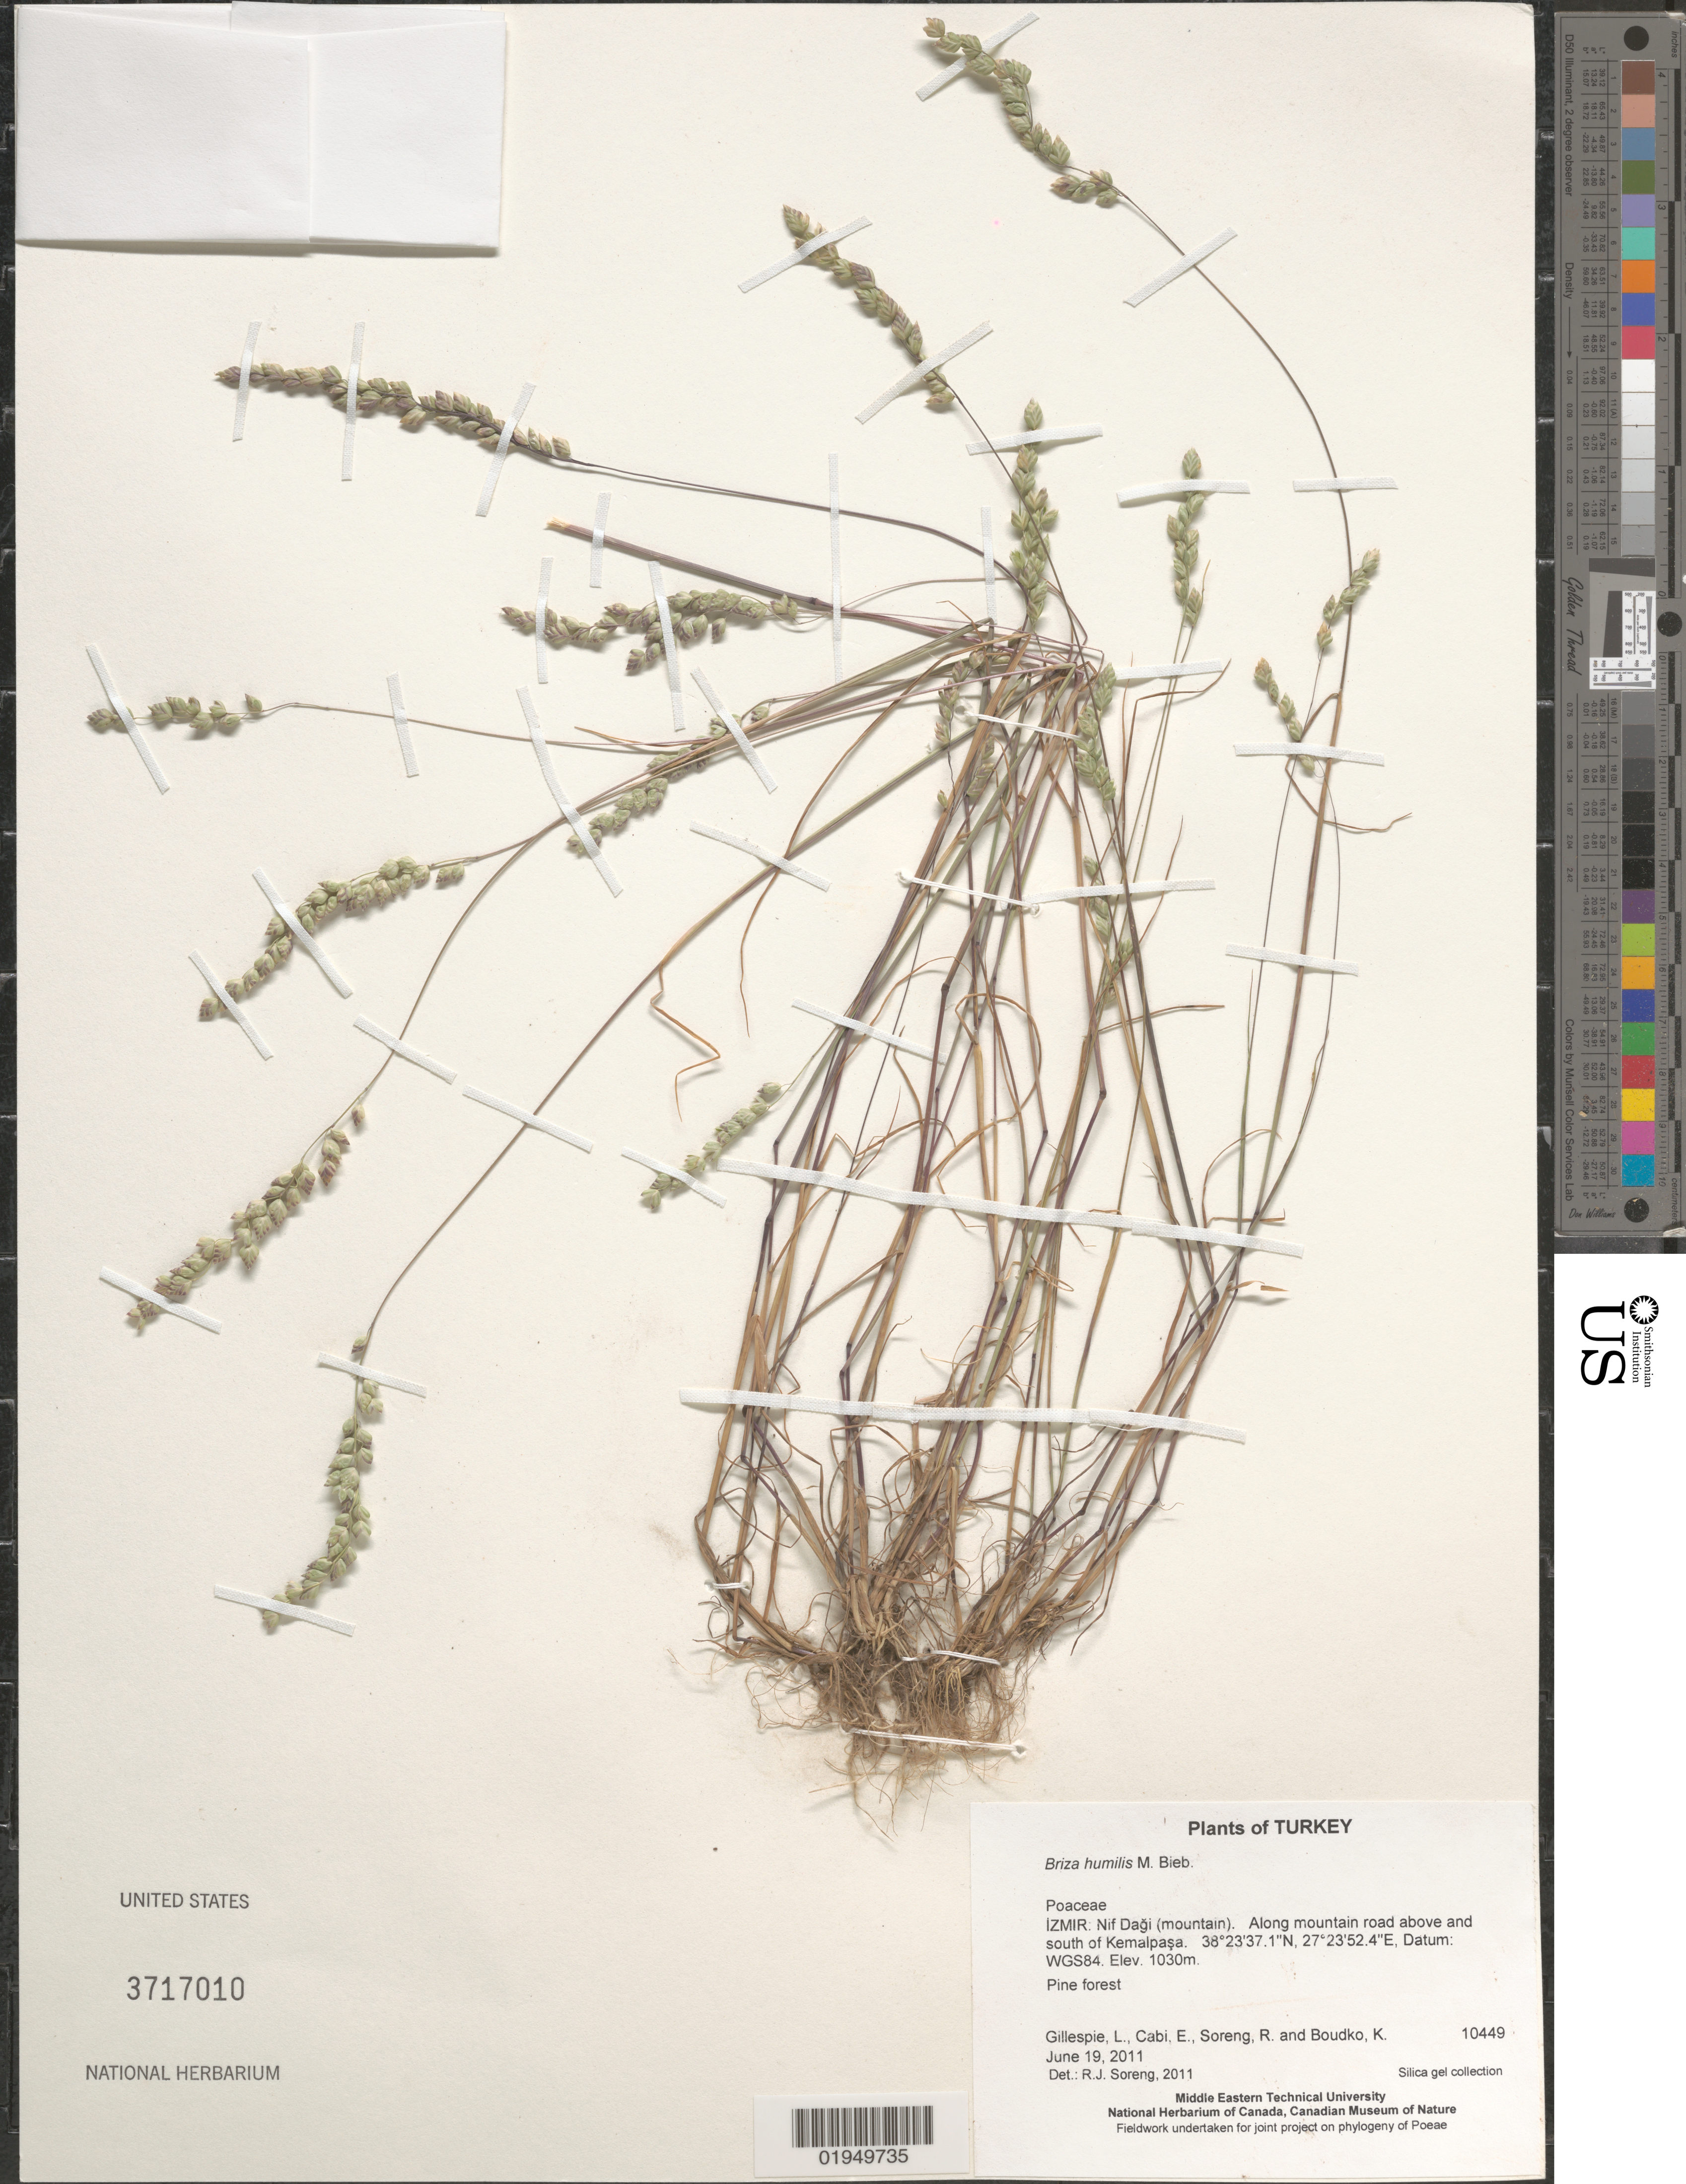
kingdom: Plantae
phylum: Tracheophyta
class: Liliopsida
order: Poales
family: Poaceae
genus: Brizochloa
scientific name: Brizochloa humilis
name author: (M. Bieb.) Chrtek & Hadač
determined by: Soreng, Robert J., Research Associate (BOT), Smithsonian Institution - National Museum of Natural History (UNITED STATES)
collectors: L. J. Gillespie, E. Cabi, R. J. Soreng & K. Boudko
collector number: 10449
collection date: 2011-06-19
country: Turkey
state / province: Izmir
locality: Nif Dagi (mountain). Along mountain road above and south of Kemalpasa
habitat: Pine forest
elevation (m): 1030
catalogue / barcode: US 3717010